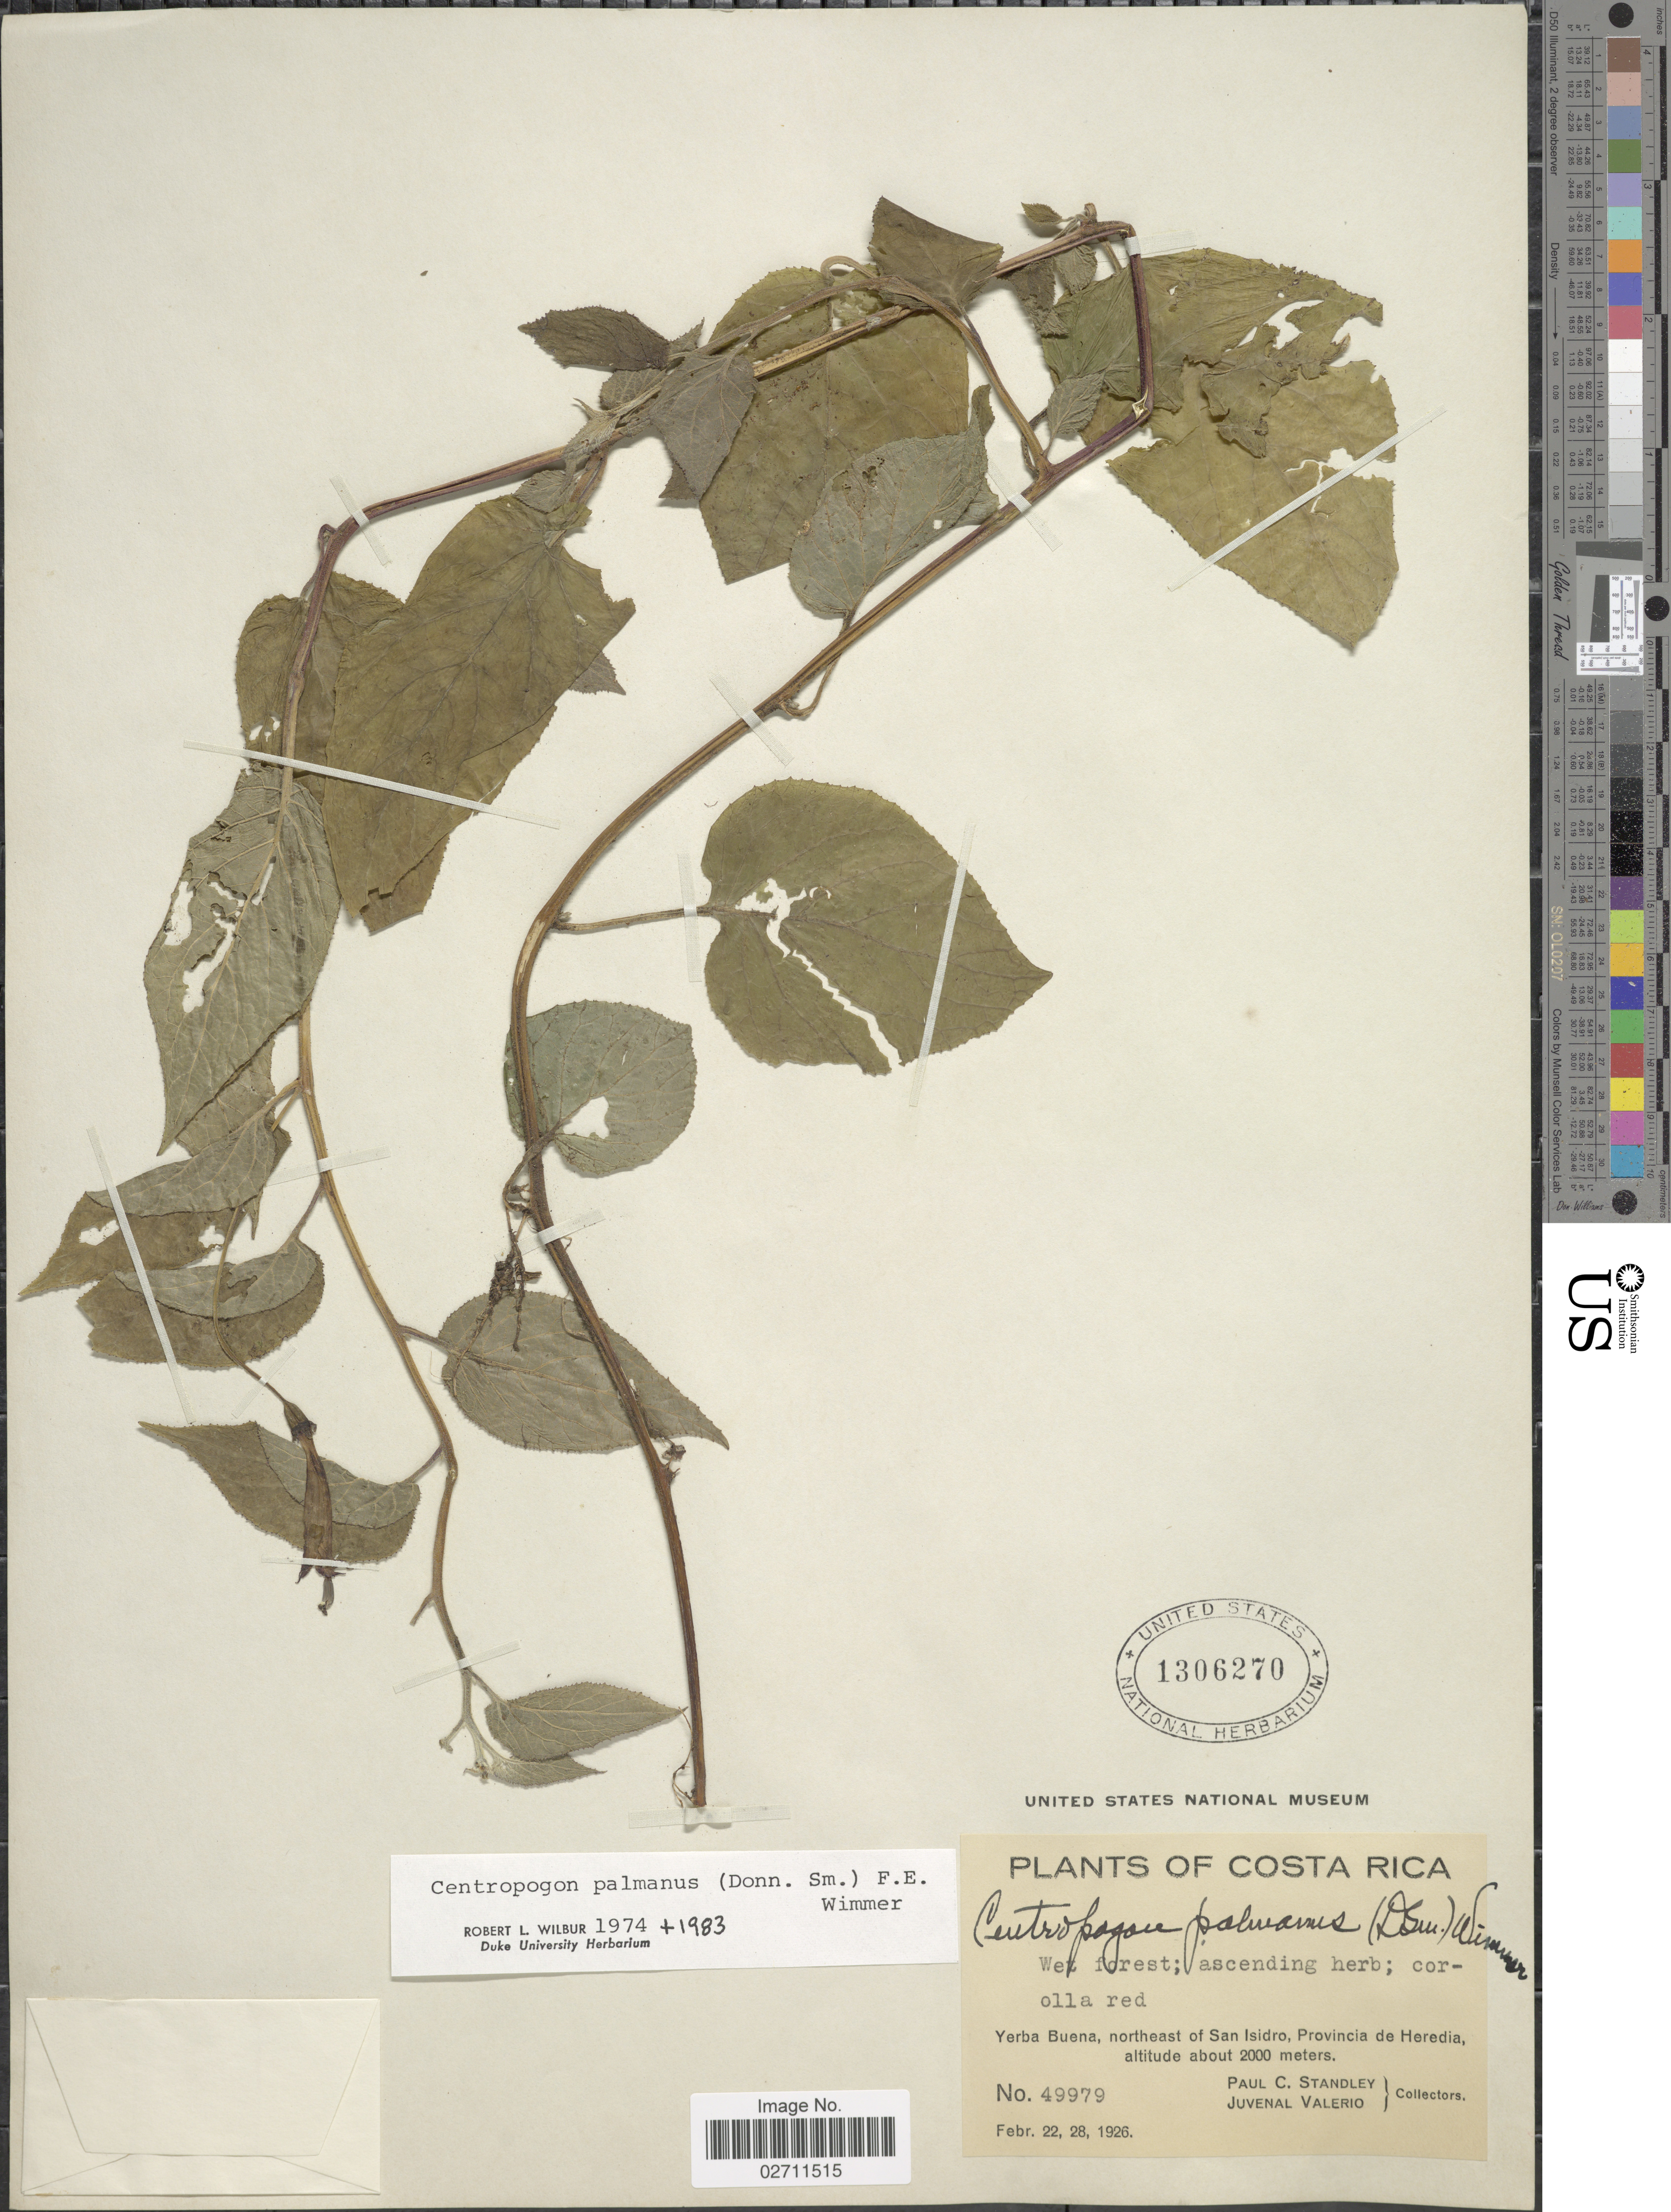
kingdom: Plantae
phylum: Tracheophyta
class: Magnoliopsida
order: Asterales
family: Campanulaceae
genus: Centropogon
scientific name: Centropogon palmanus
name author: (Donn. Sm.) E. Wimm.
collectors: P. C. Standley & J. Valerio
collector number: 49979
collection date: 1926-02-22/1926-02-28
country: Costa Rica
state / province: Heredia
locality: Yerba Buena. northeast of San Isidro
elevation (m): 2000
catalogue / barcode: US 1306270